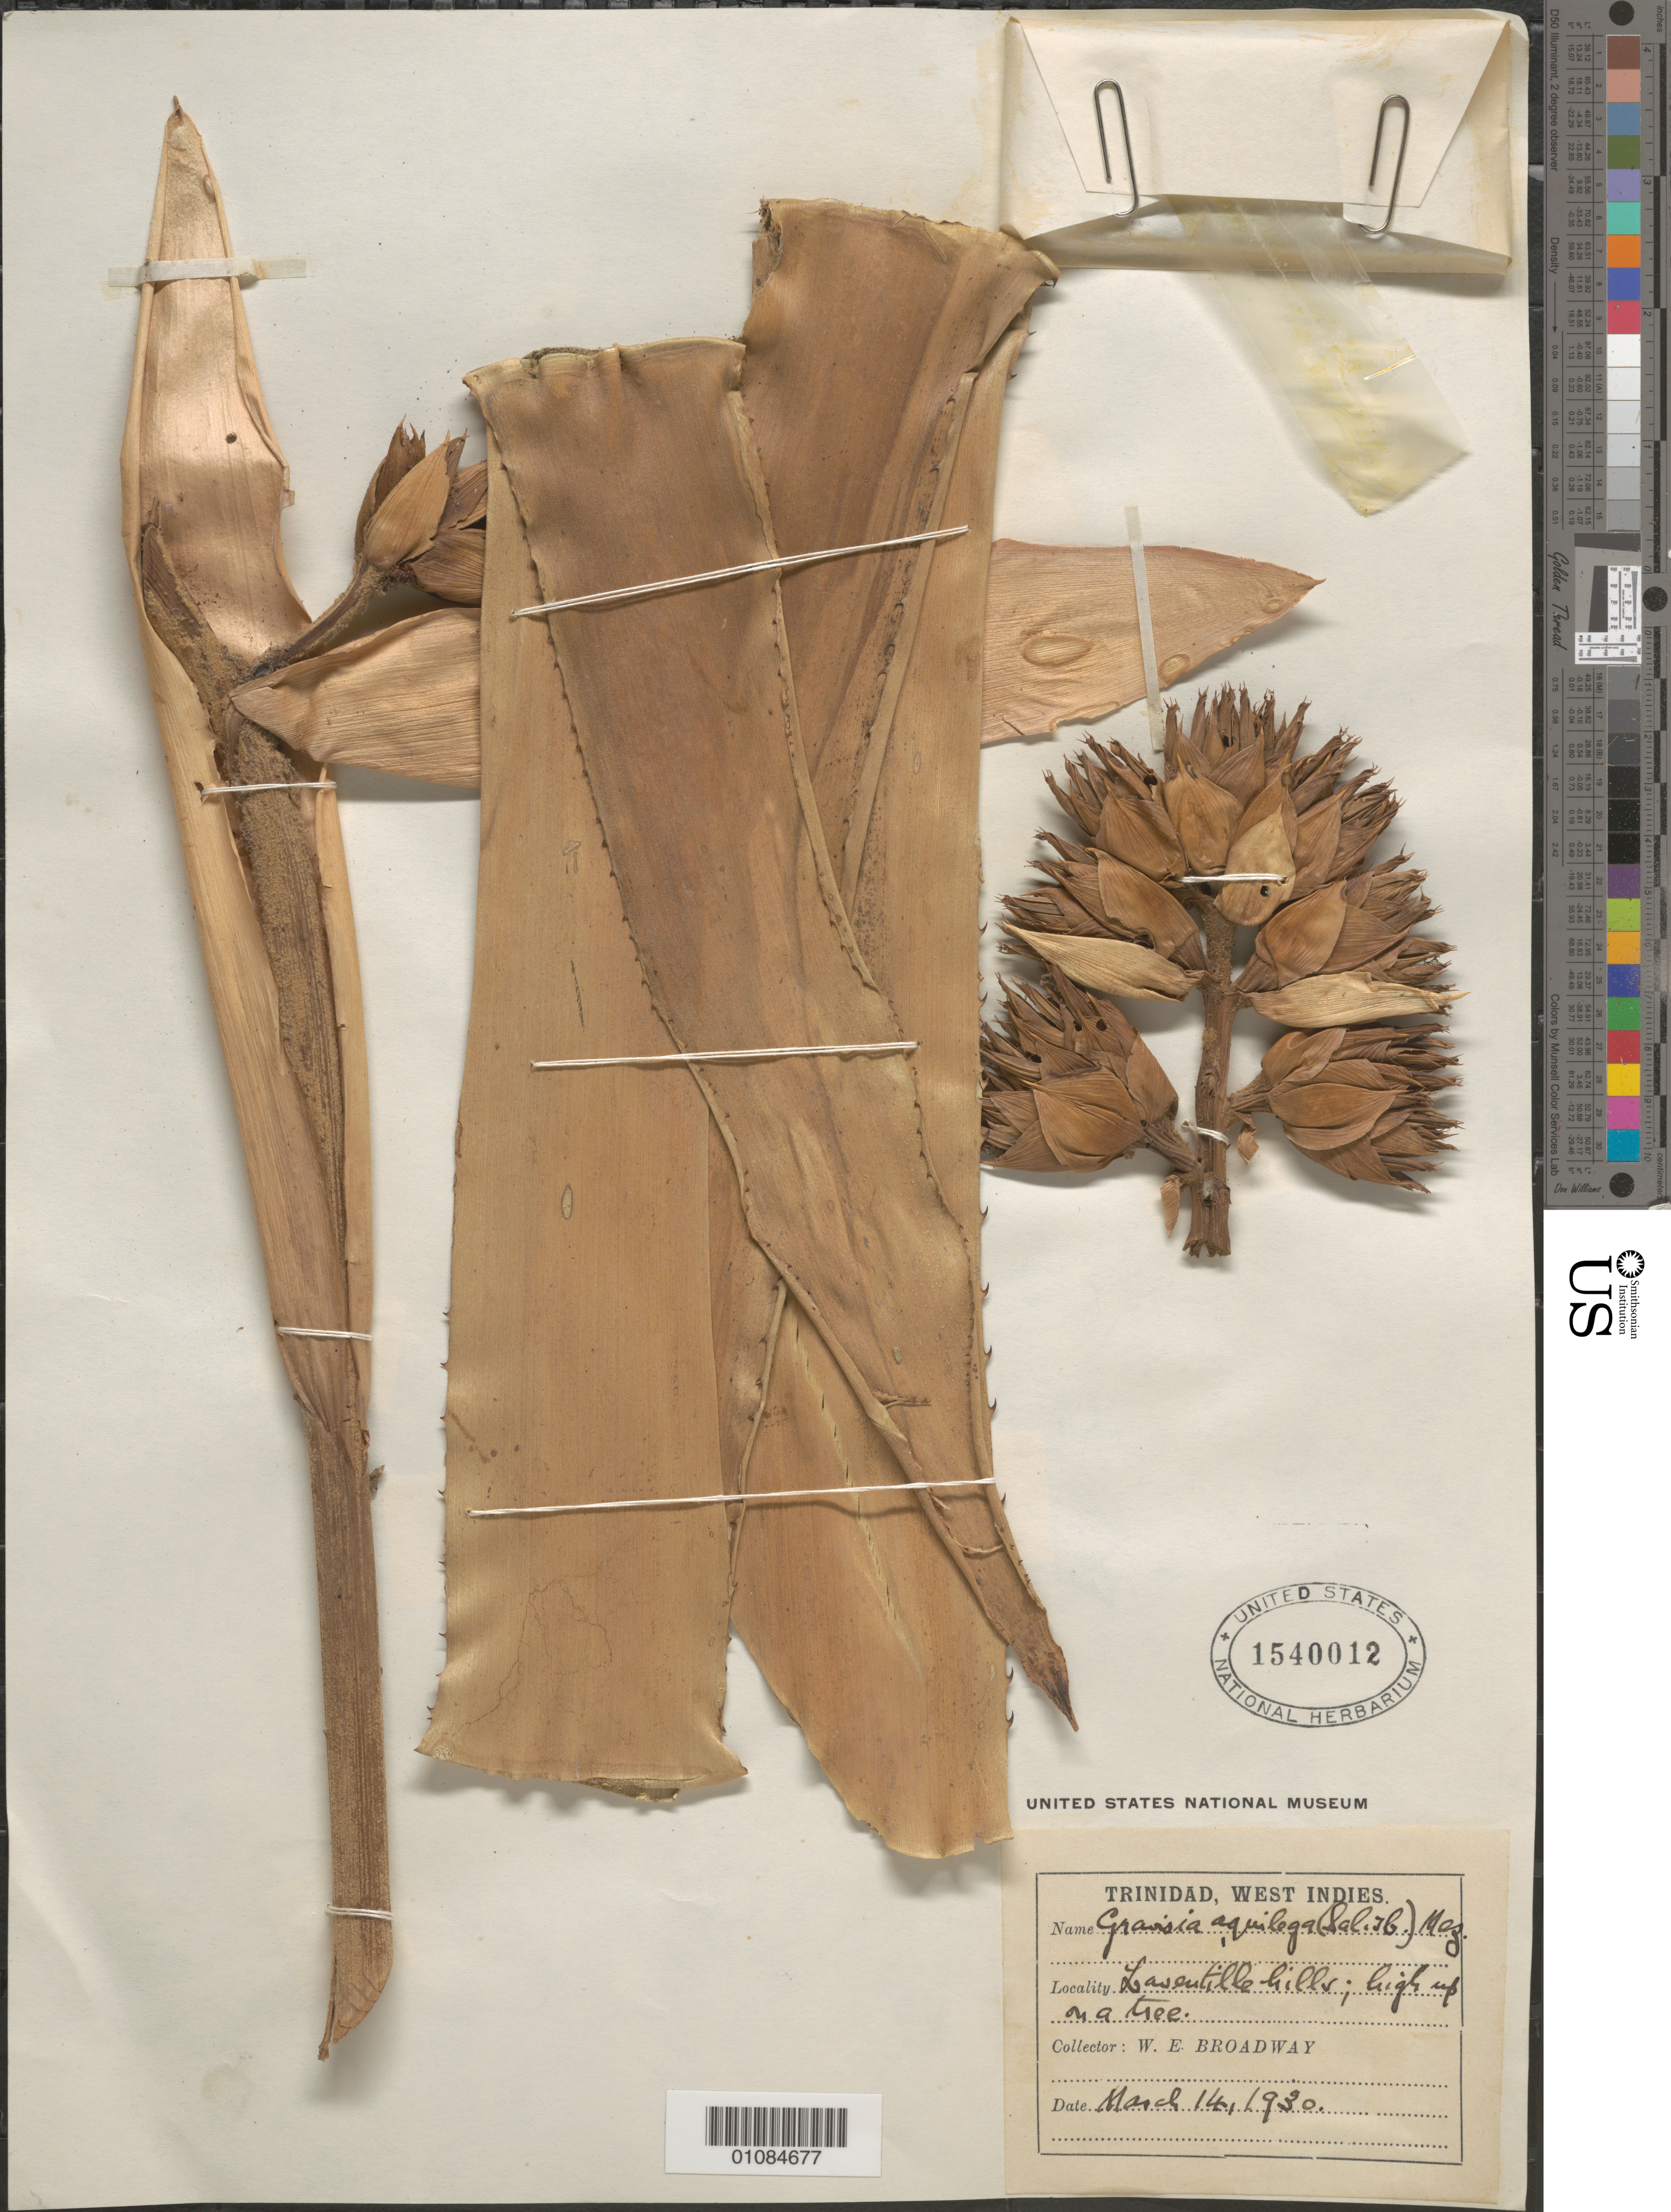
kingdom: Plantae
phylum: Tracheophyta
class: Liliopsida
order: Poales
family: Bromeliaceae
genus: Aechmea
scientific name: Aechmea aquilega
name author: (Salisb.) Griseb.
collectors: W. E. Broadway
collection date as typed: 14 Mar 1930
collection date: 1930-03-14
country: Trinidad and Tobago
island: Trinidad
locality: Laventille hills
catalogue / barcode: US 1540012